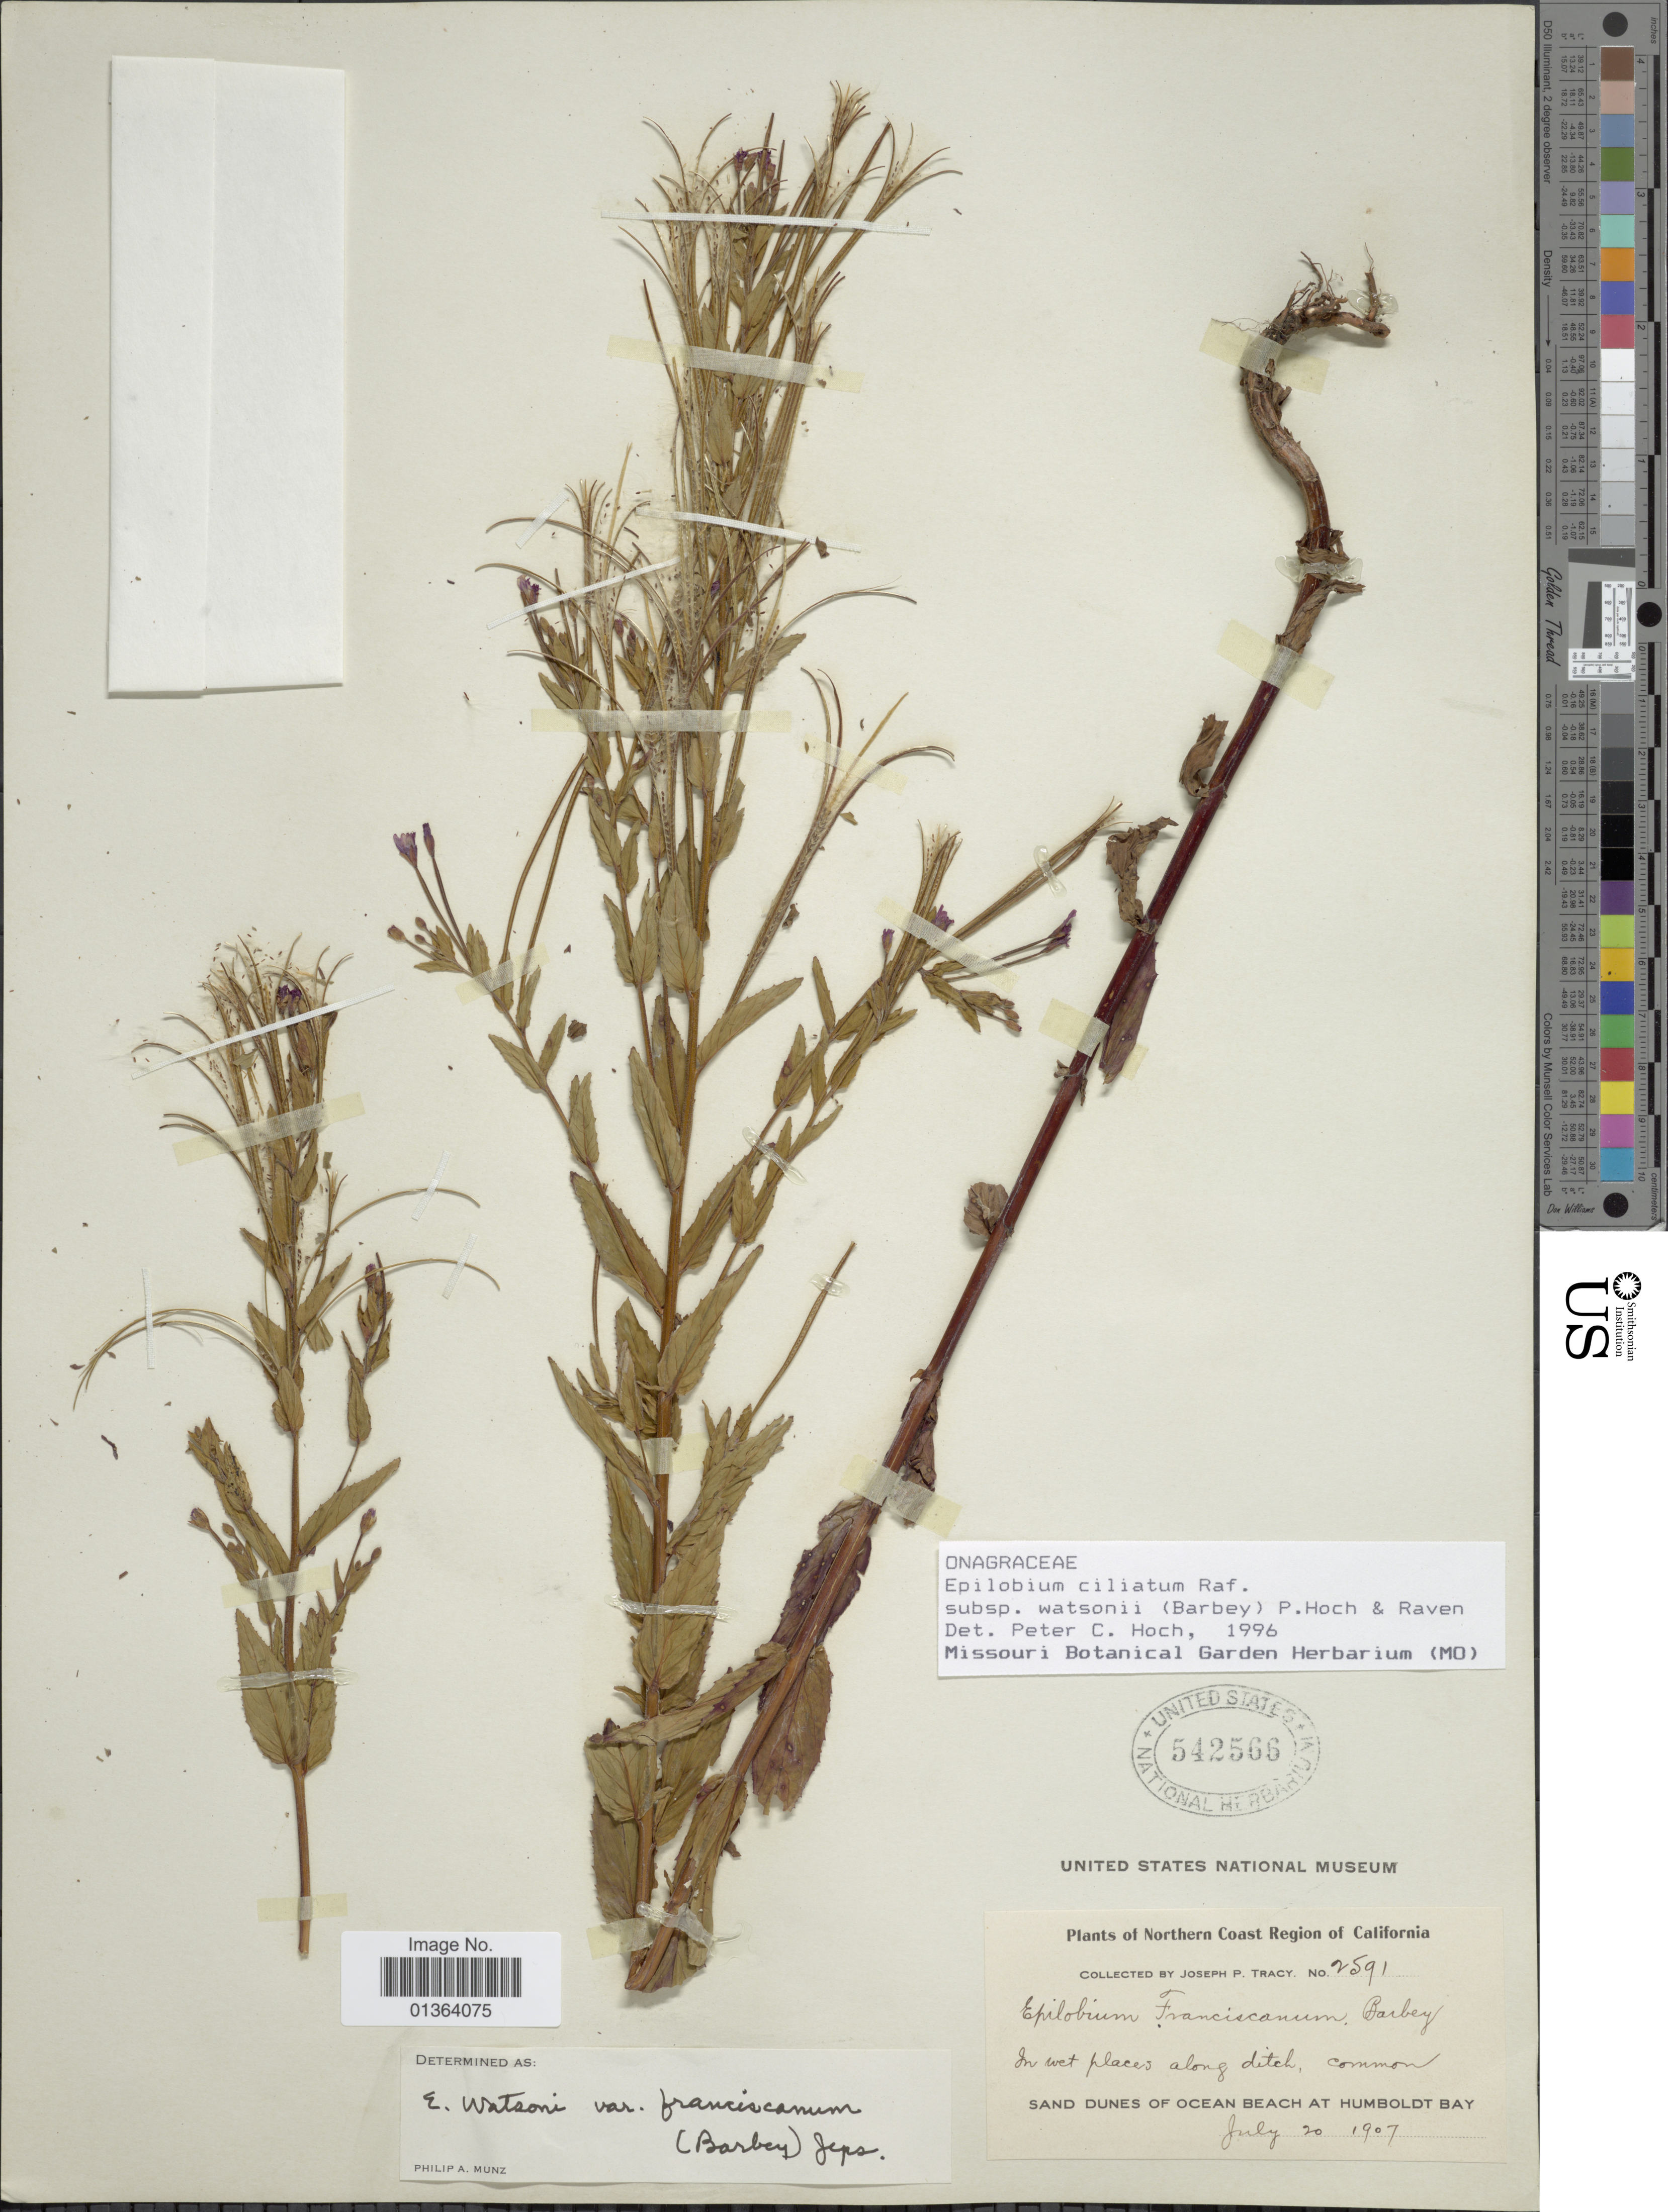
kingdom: Plantae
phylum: Tracheophyta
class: Magnoliopsida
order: Myrtales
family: Onagraceae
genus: Epilobium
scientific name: Epilobium ciliatum subsp. watsonii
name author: (Barbey) Hoch & P.H. Raven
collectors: J. Tracy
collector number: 2591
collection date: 1907-07-20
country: United States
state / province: California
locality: Northern Coast Region. Sand dunes of ocean beach at Humboldt Bay.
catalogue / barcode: US 542566